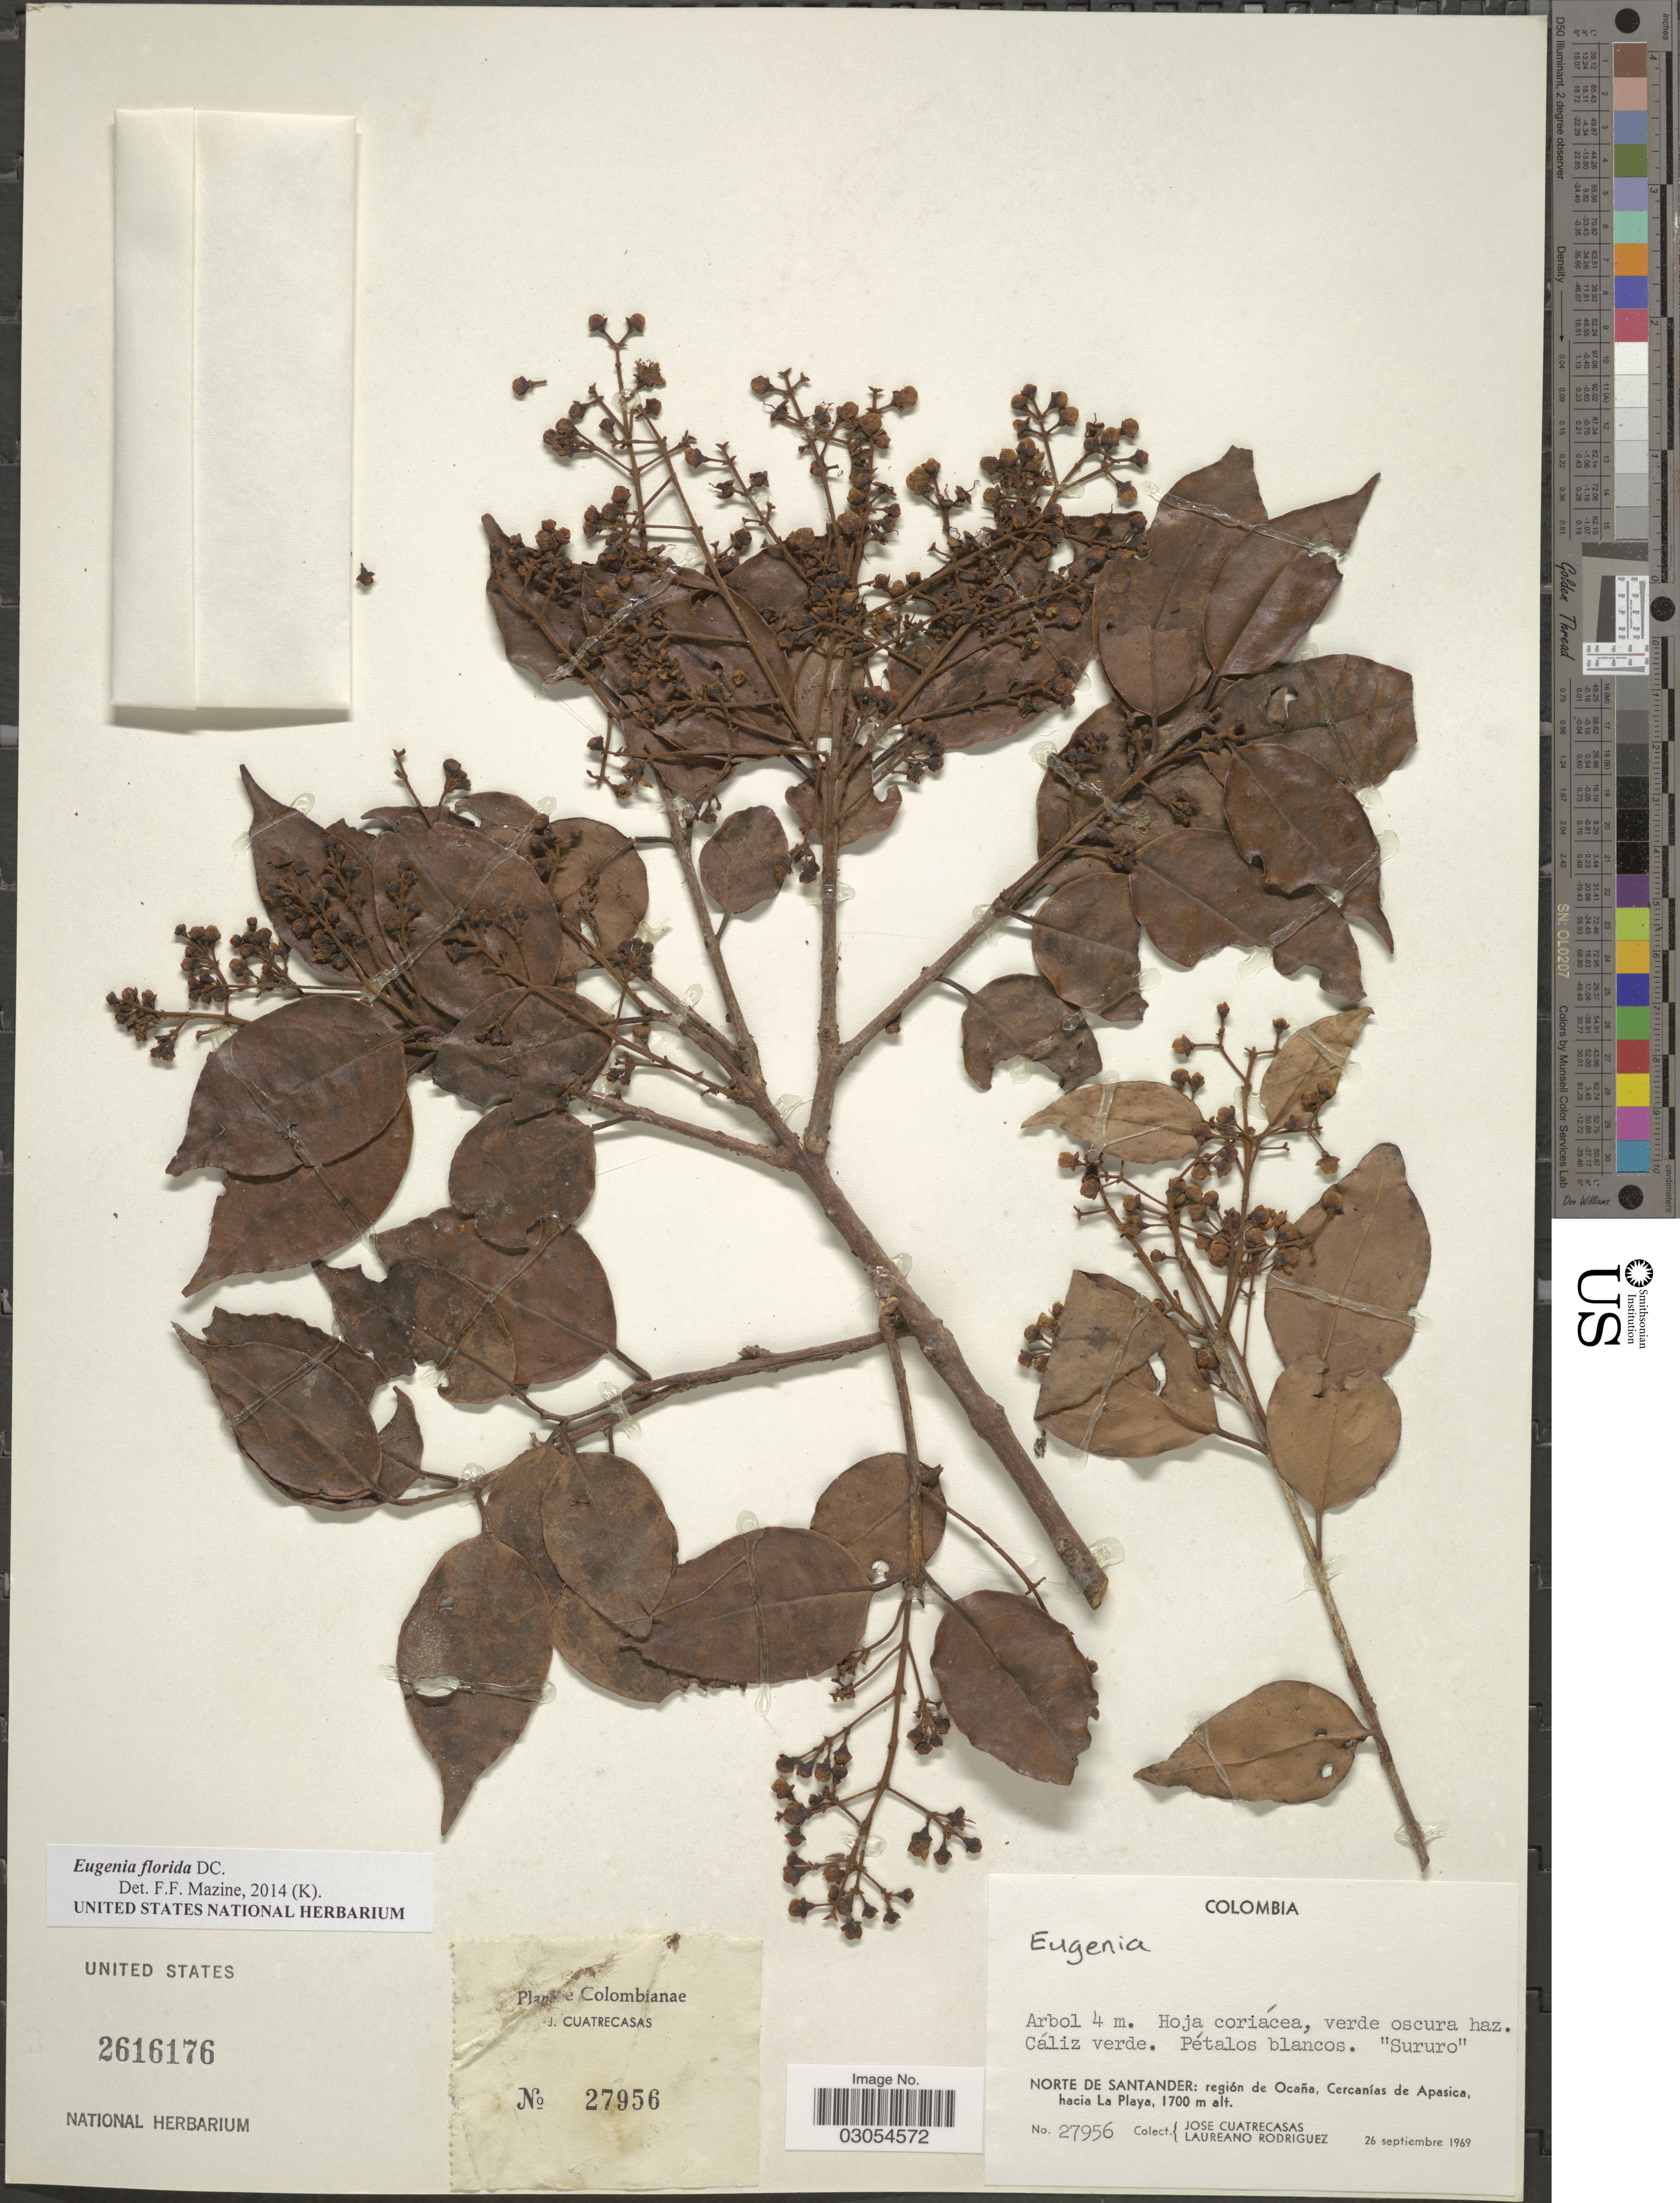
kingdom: Plantae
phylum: Tracheophyta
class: Magnoliopsida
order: Myrtales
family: Myrtaceae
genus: Eugenia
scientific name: Eugenia florida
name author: DC.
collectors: J. Cuatrecasas & L. Rodriguez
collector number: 27956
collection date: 1969-09-26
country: Colombia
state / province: Norte de Santander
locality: Región de Ocaña, Cercanías de Apasica, hacia La Playa.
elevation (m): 1700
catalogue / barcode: US 2616176